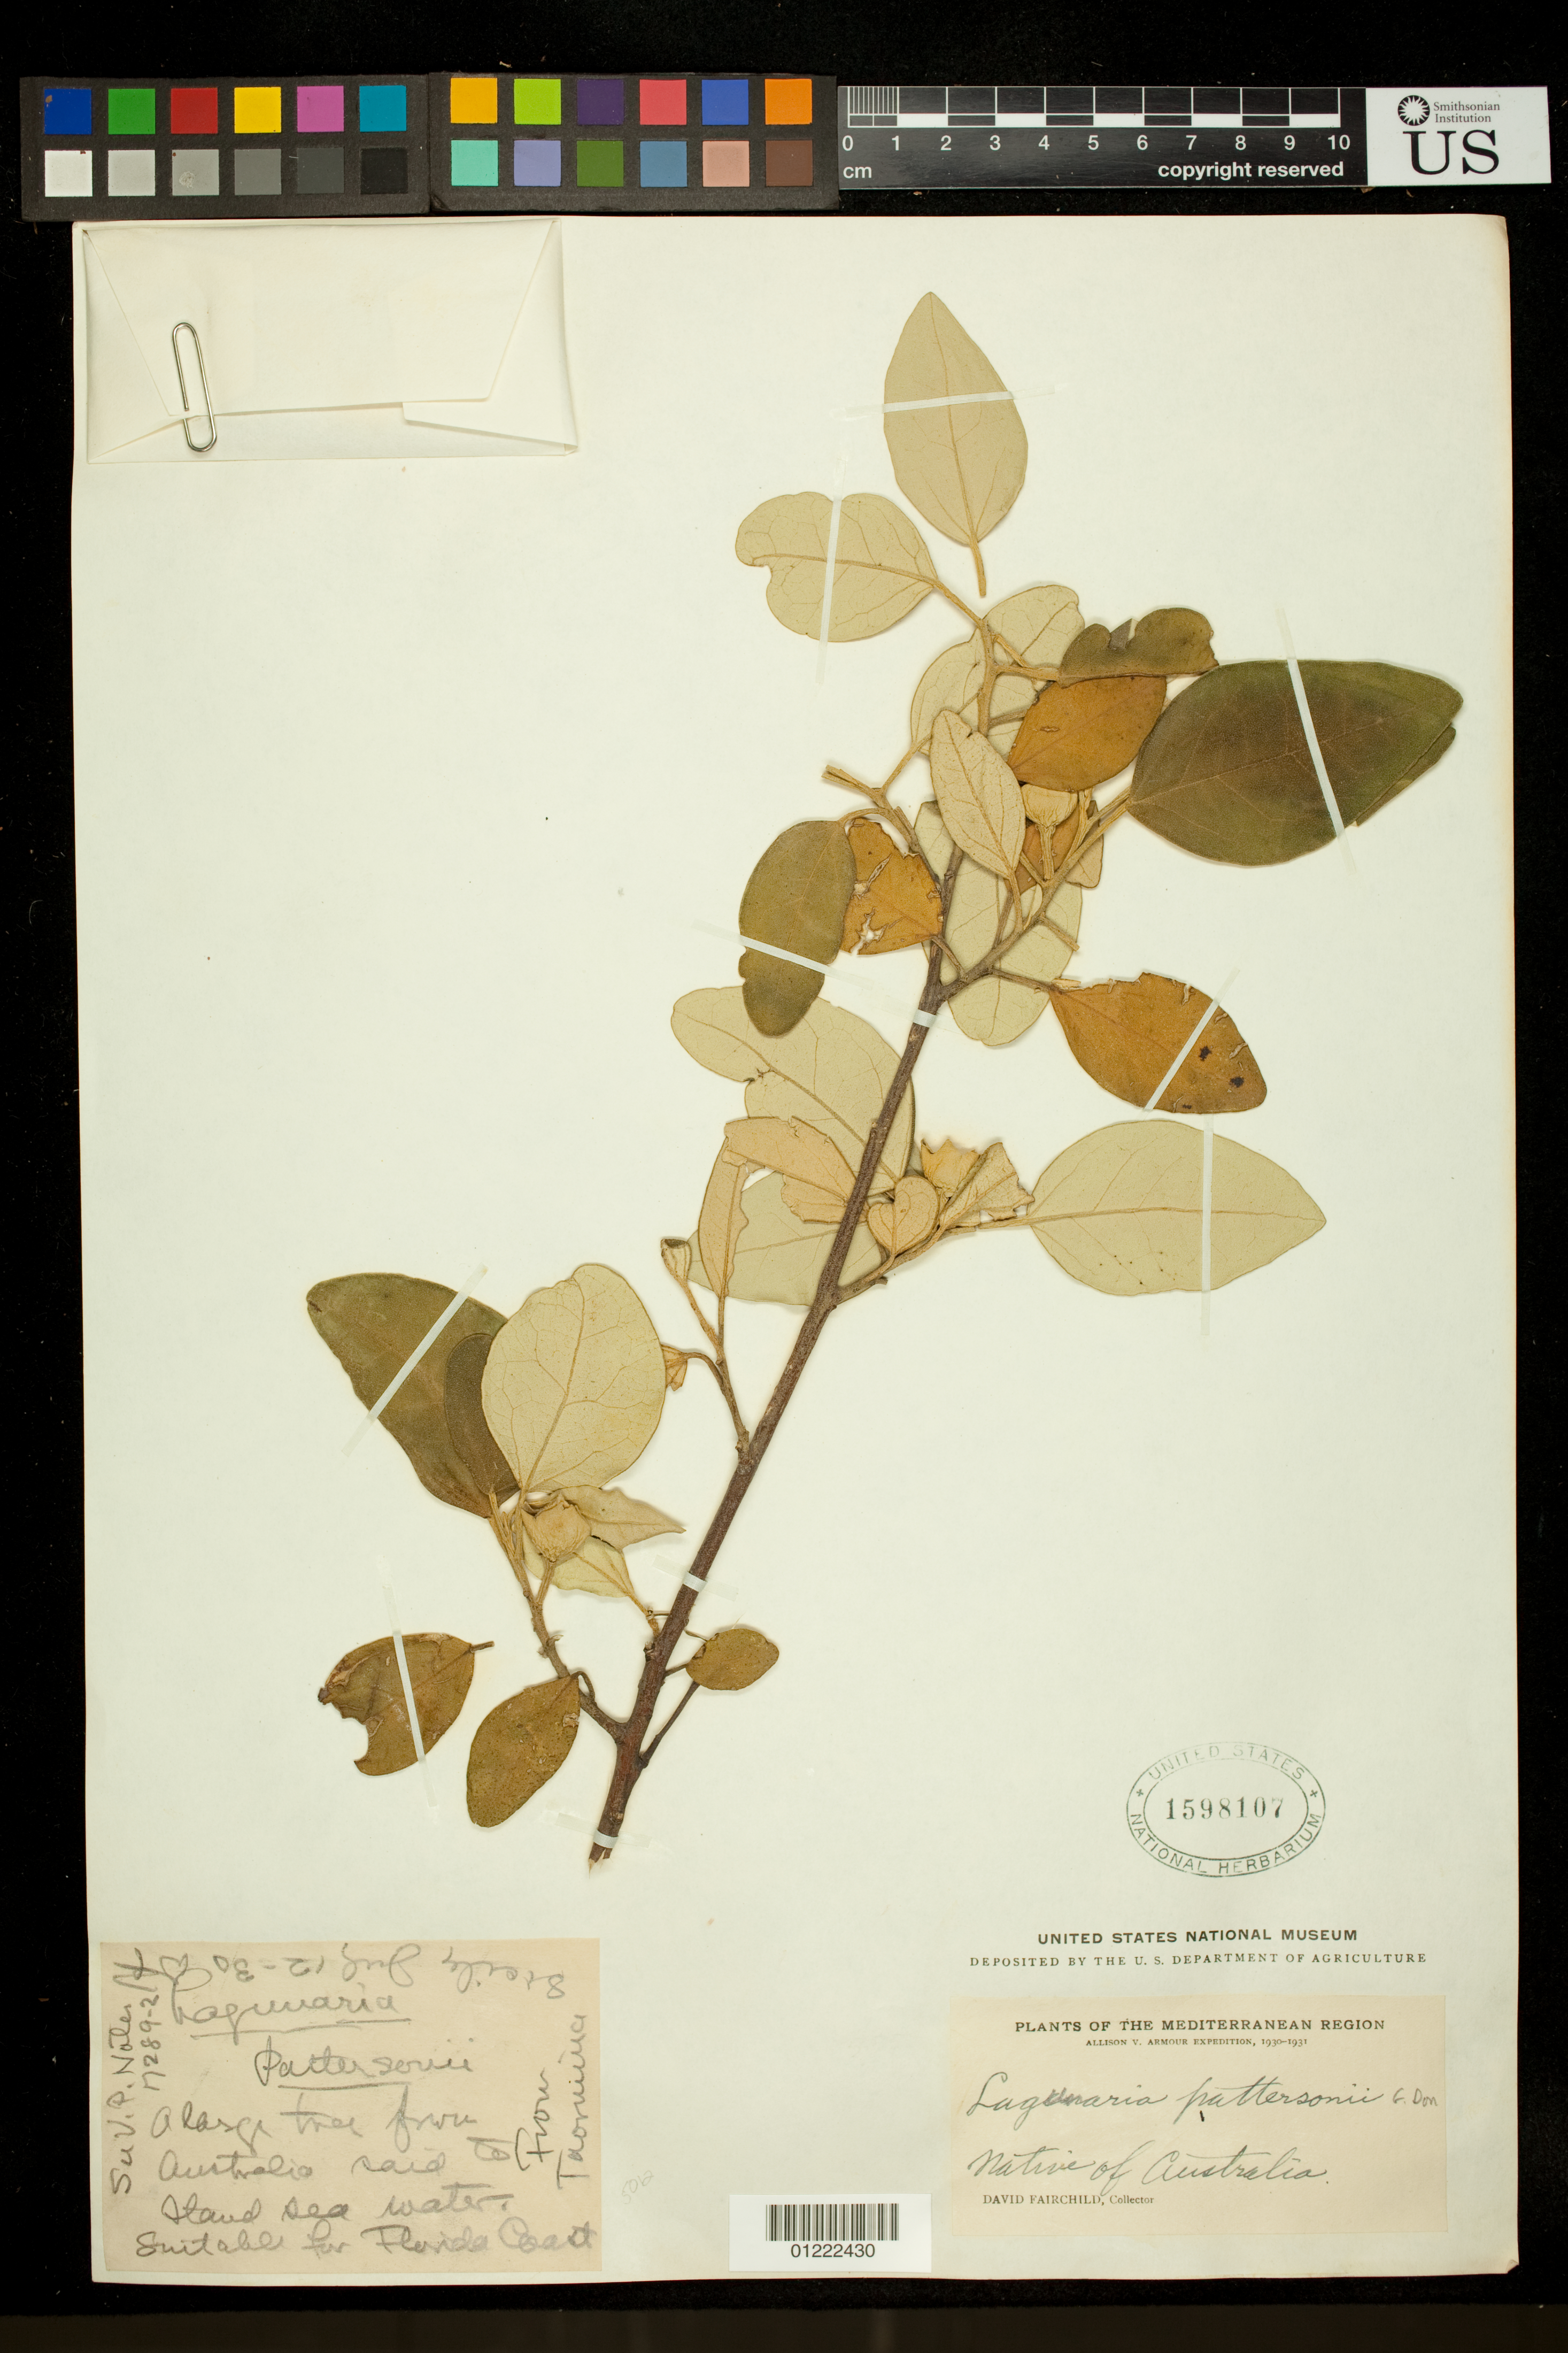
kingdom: Plantae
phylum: Tracheophyta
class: Magnoliopsida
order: Malvales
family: Malvaceae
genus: Lagunaria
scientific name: Lagunaria patersonia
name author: (Andrews) G. Don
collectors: D. Fairchild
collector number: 17289-2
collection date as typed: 7/12/1930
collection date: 1930-07-12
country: Italy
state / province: Siciliana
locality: From Taormina Sicily. A large tree from Australia said to stand sea water.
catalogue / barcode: US 1598107